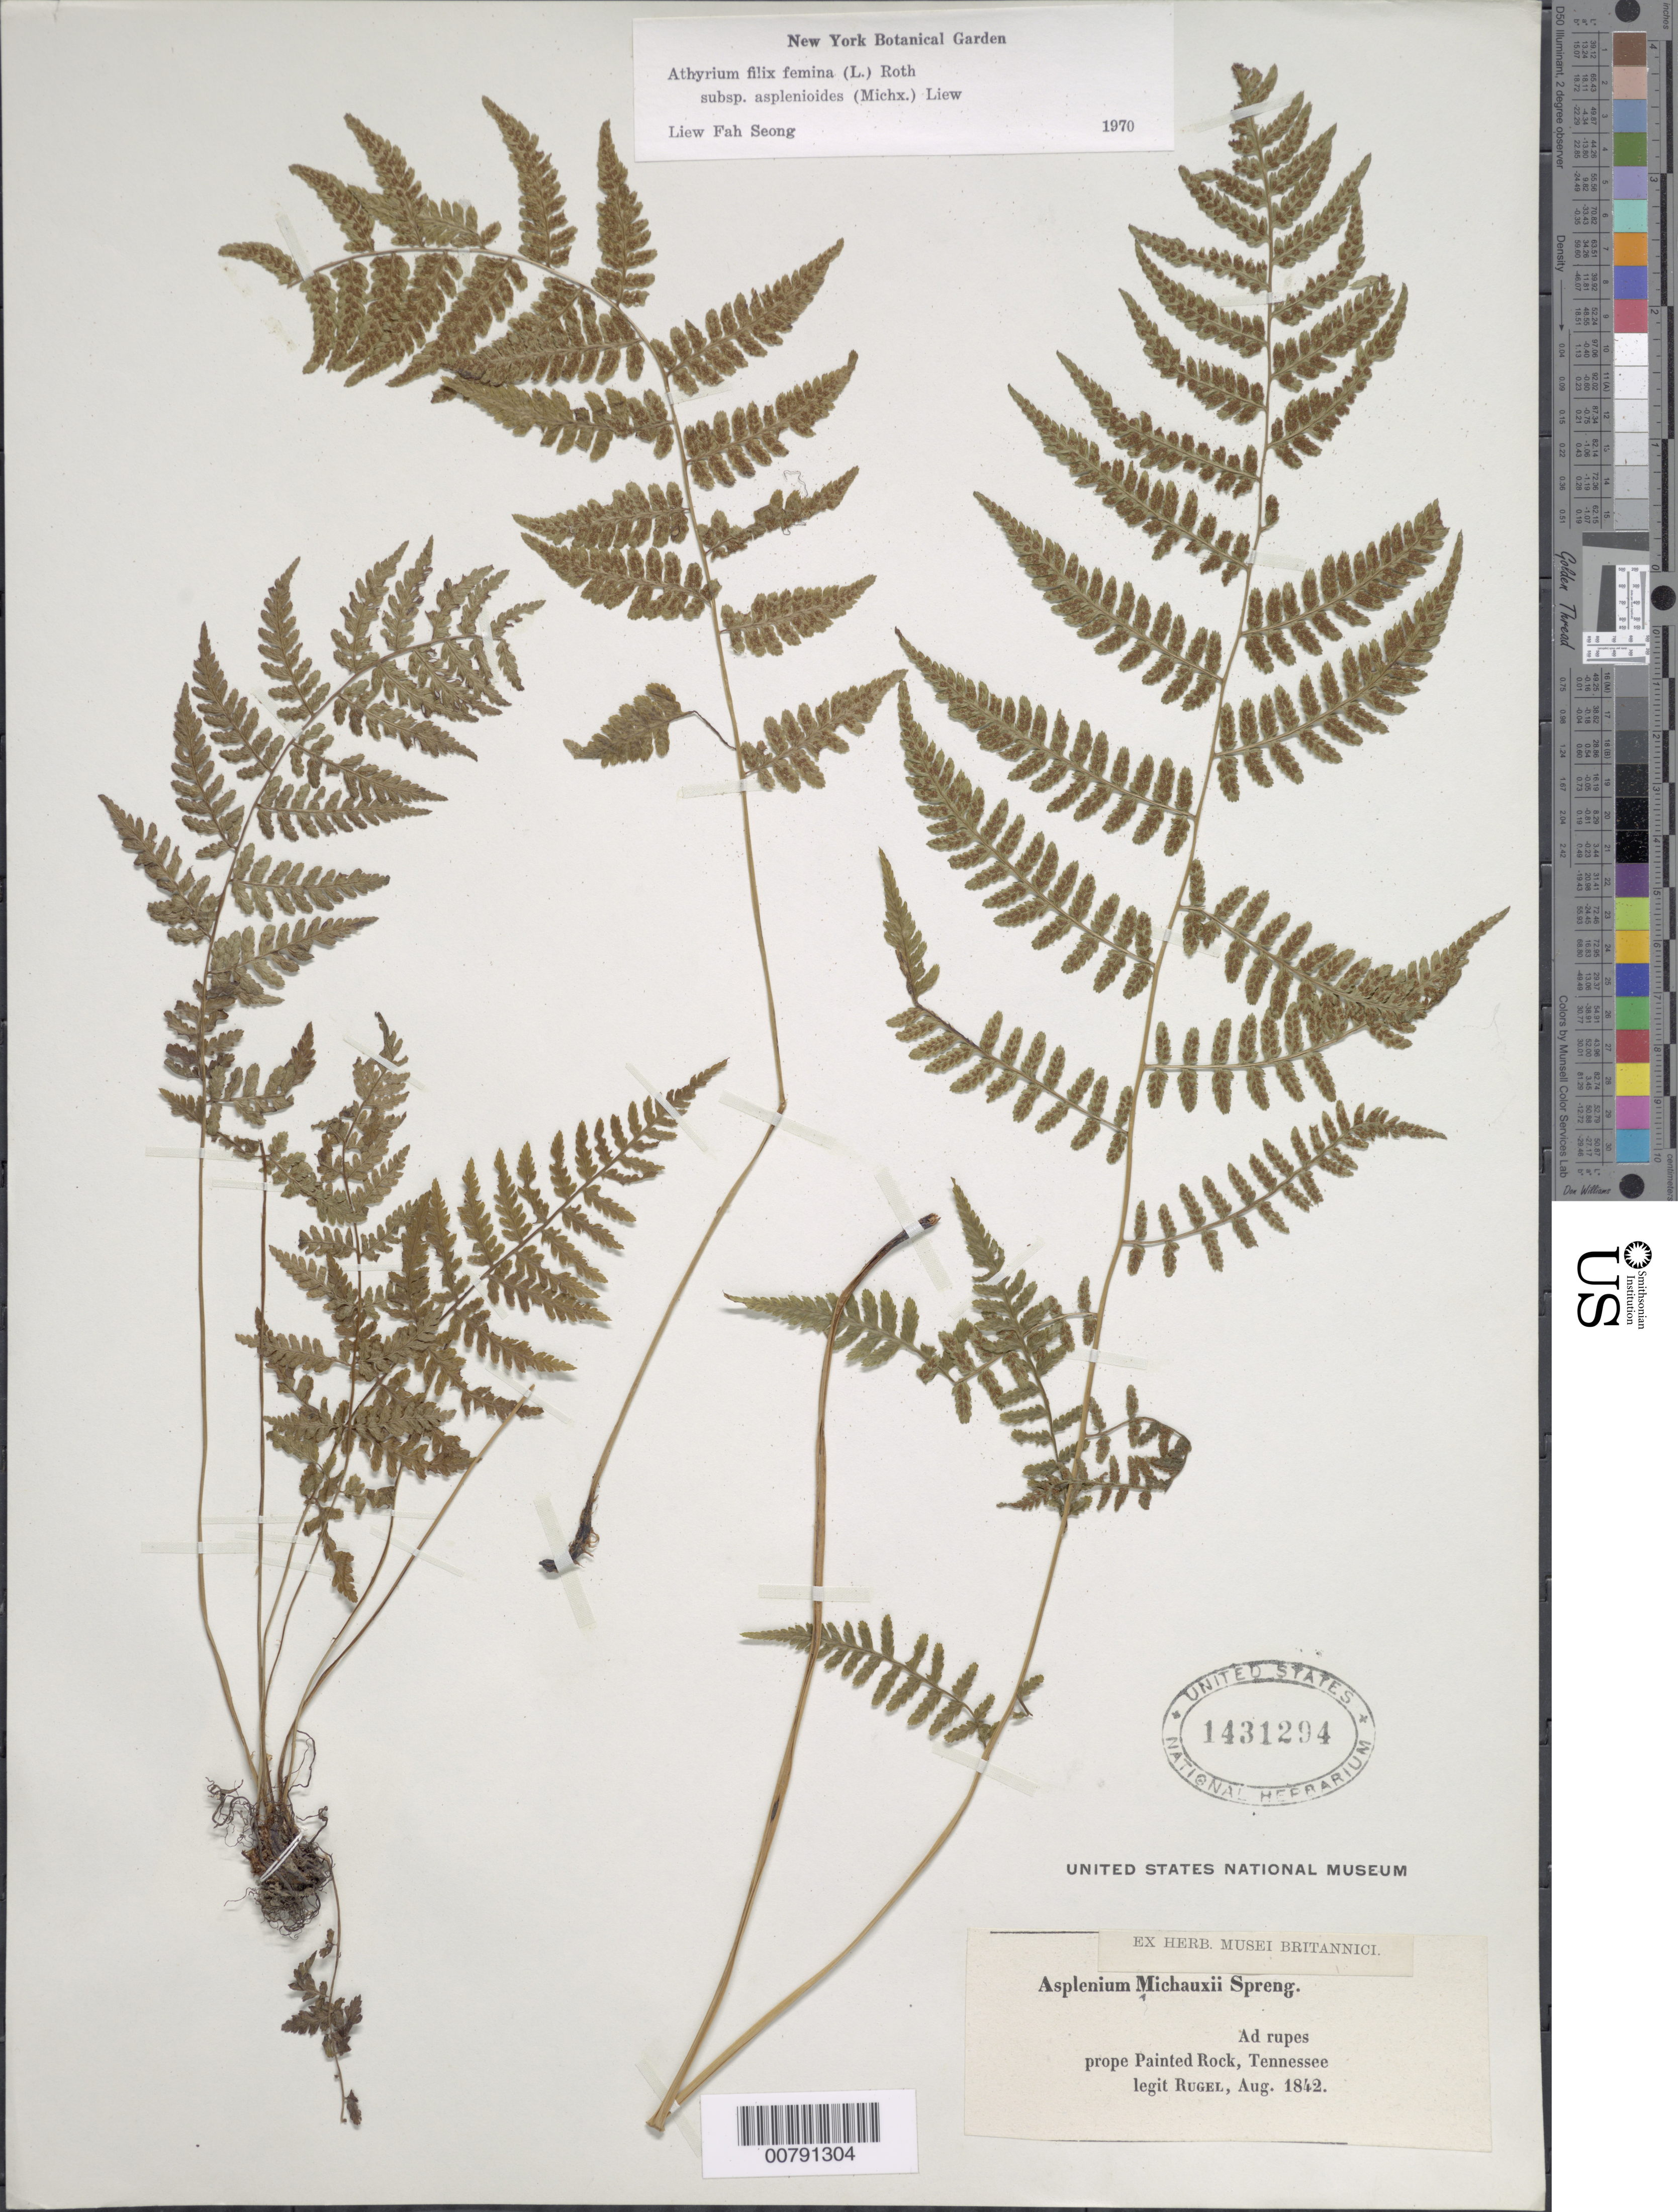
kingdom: Plantae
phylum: Tracheophyta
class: Polypodiopsida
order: Polypodiales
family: Athyriaceae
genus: Athyrium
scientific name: Athyrium filix-femina subsp. asplenioides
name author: (Michx.) Hultén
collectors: Rugel, --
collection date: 1842-08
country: United States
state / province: Tennessee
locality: Painted Rock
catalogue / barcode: US 1431294